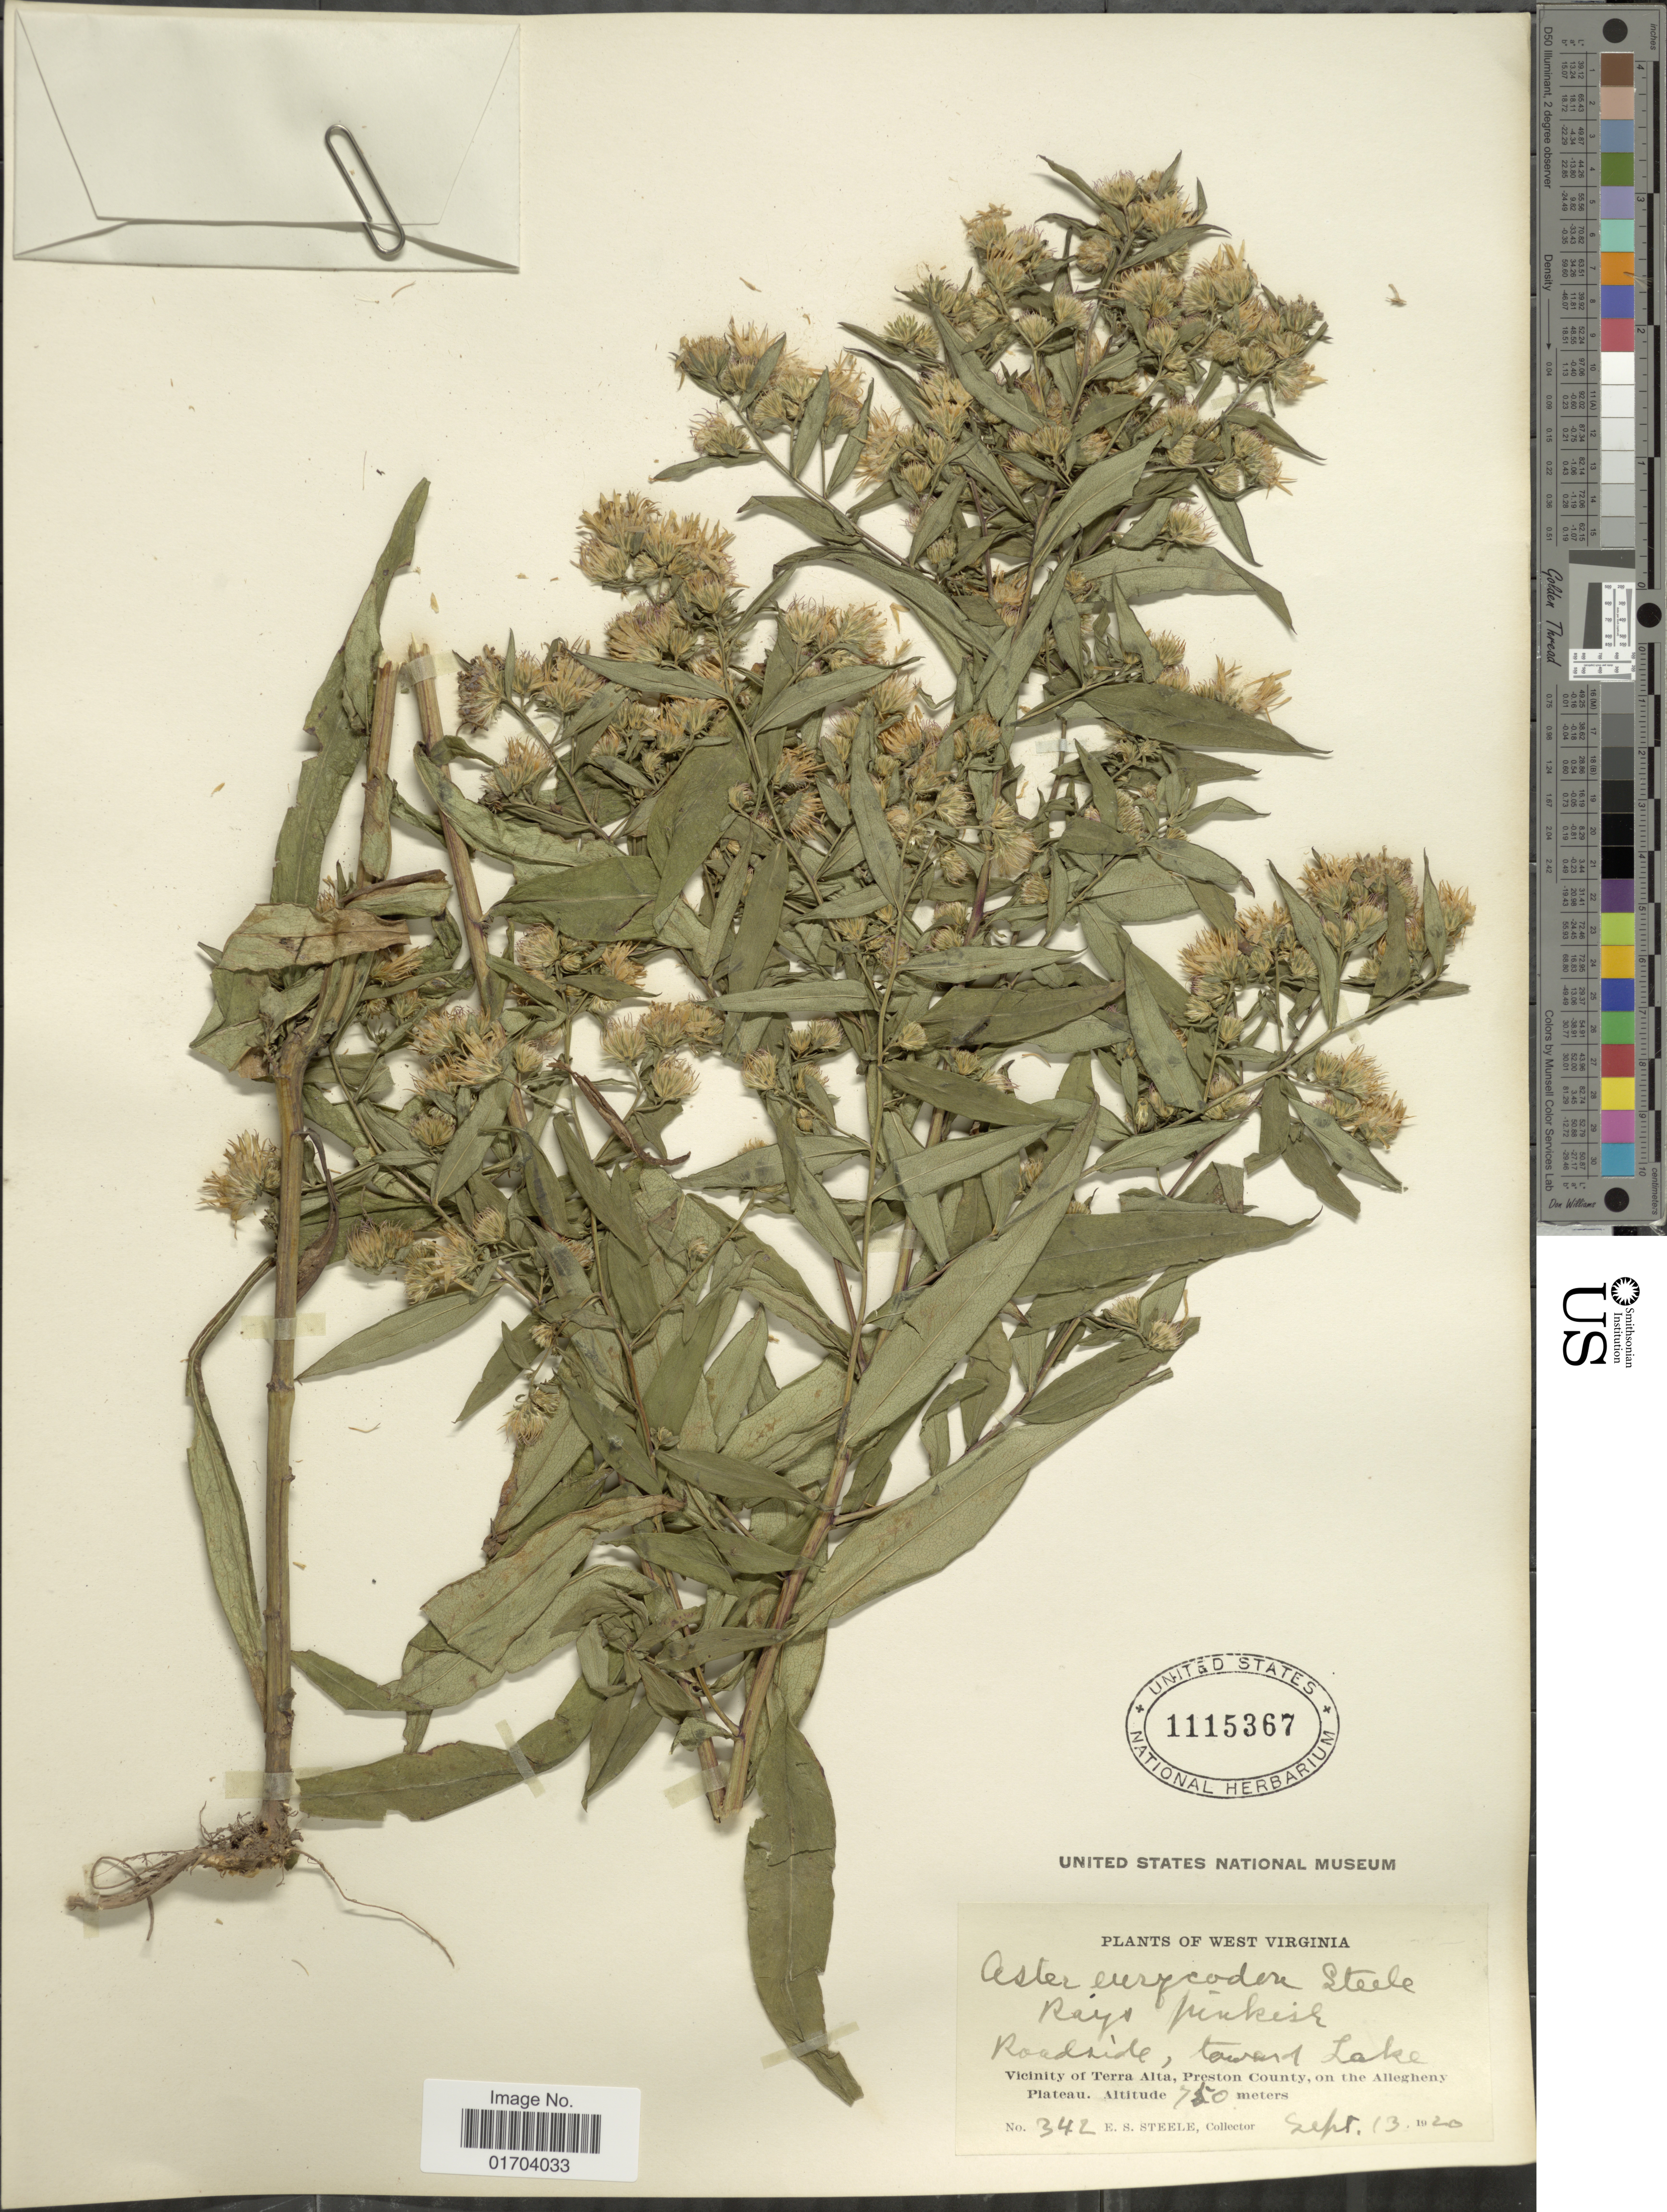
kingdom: Plantae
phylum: Tracheophyta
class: Magnoliopsida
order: Asterales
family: Asteraceae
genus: Aster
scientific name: Aster instabilis E.S. Steele sp. nov. ined.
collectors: E. Steele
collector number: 342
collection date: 1920-09-13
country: United States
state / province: West Virginia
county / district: Preston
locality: Roadside, toward Lake, Vicinity of Terra Alta, Preston County, on the Allegheny Plateau.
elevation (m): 750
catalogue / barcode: US 1115367